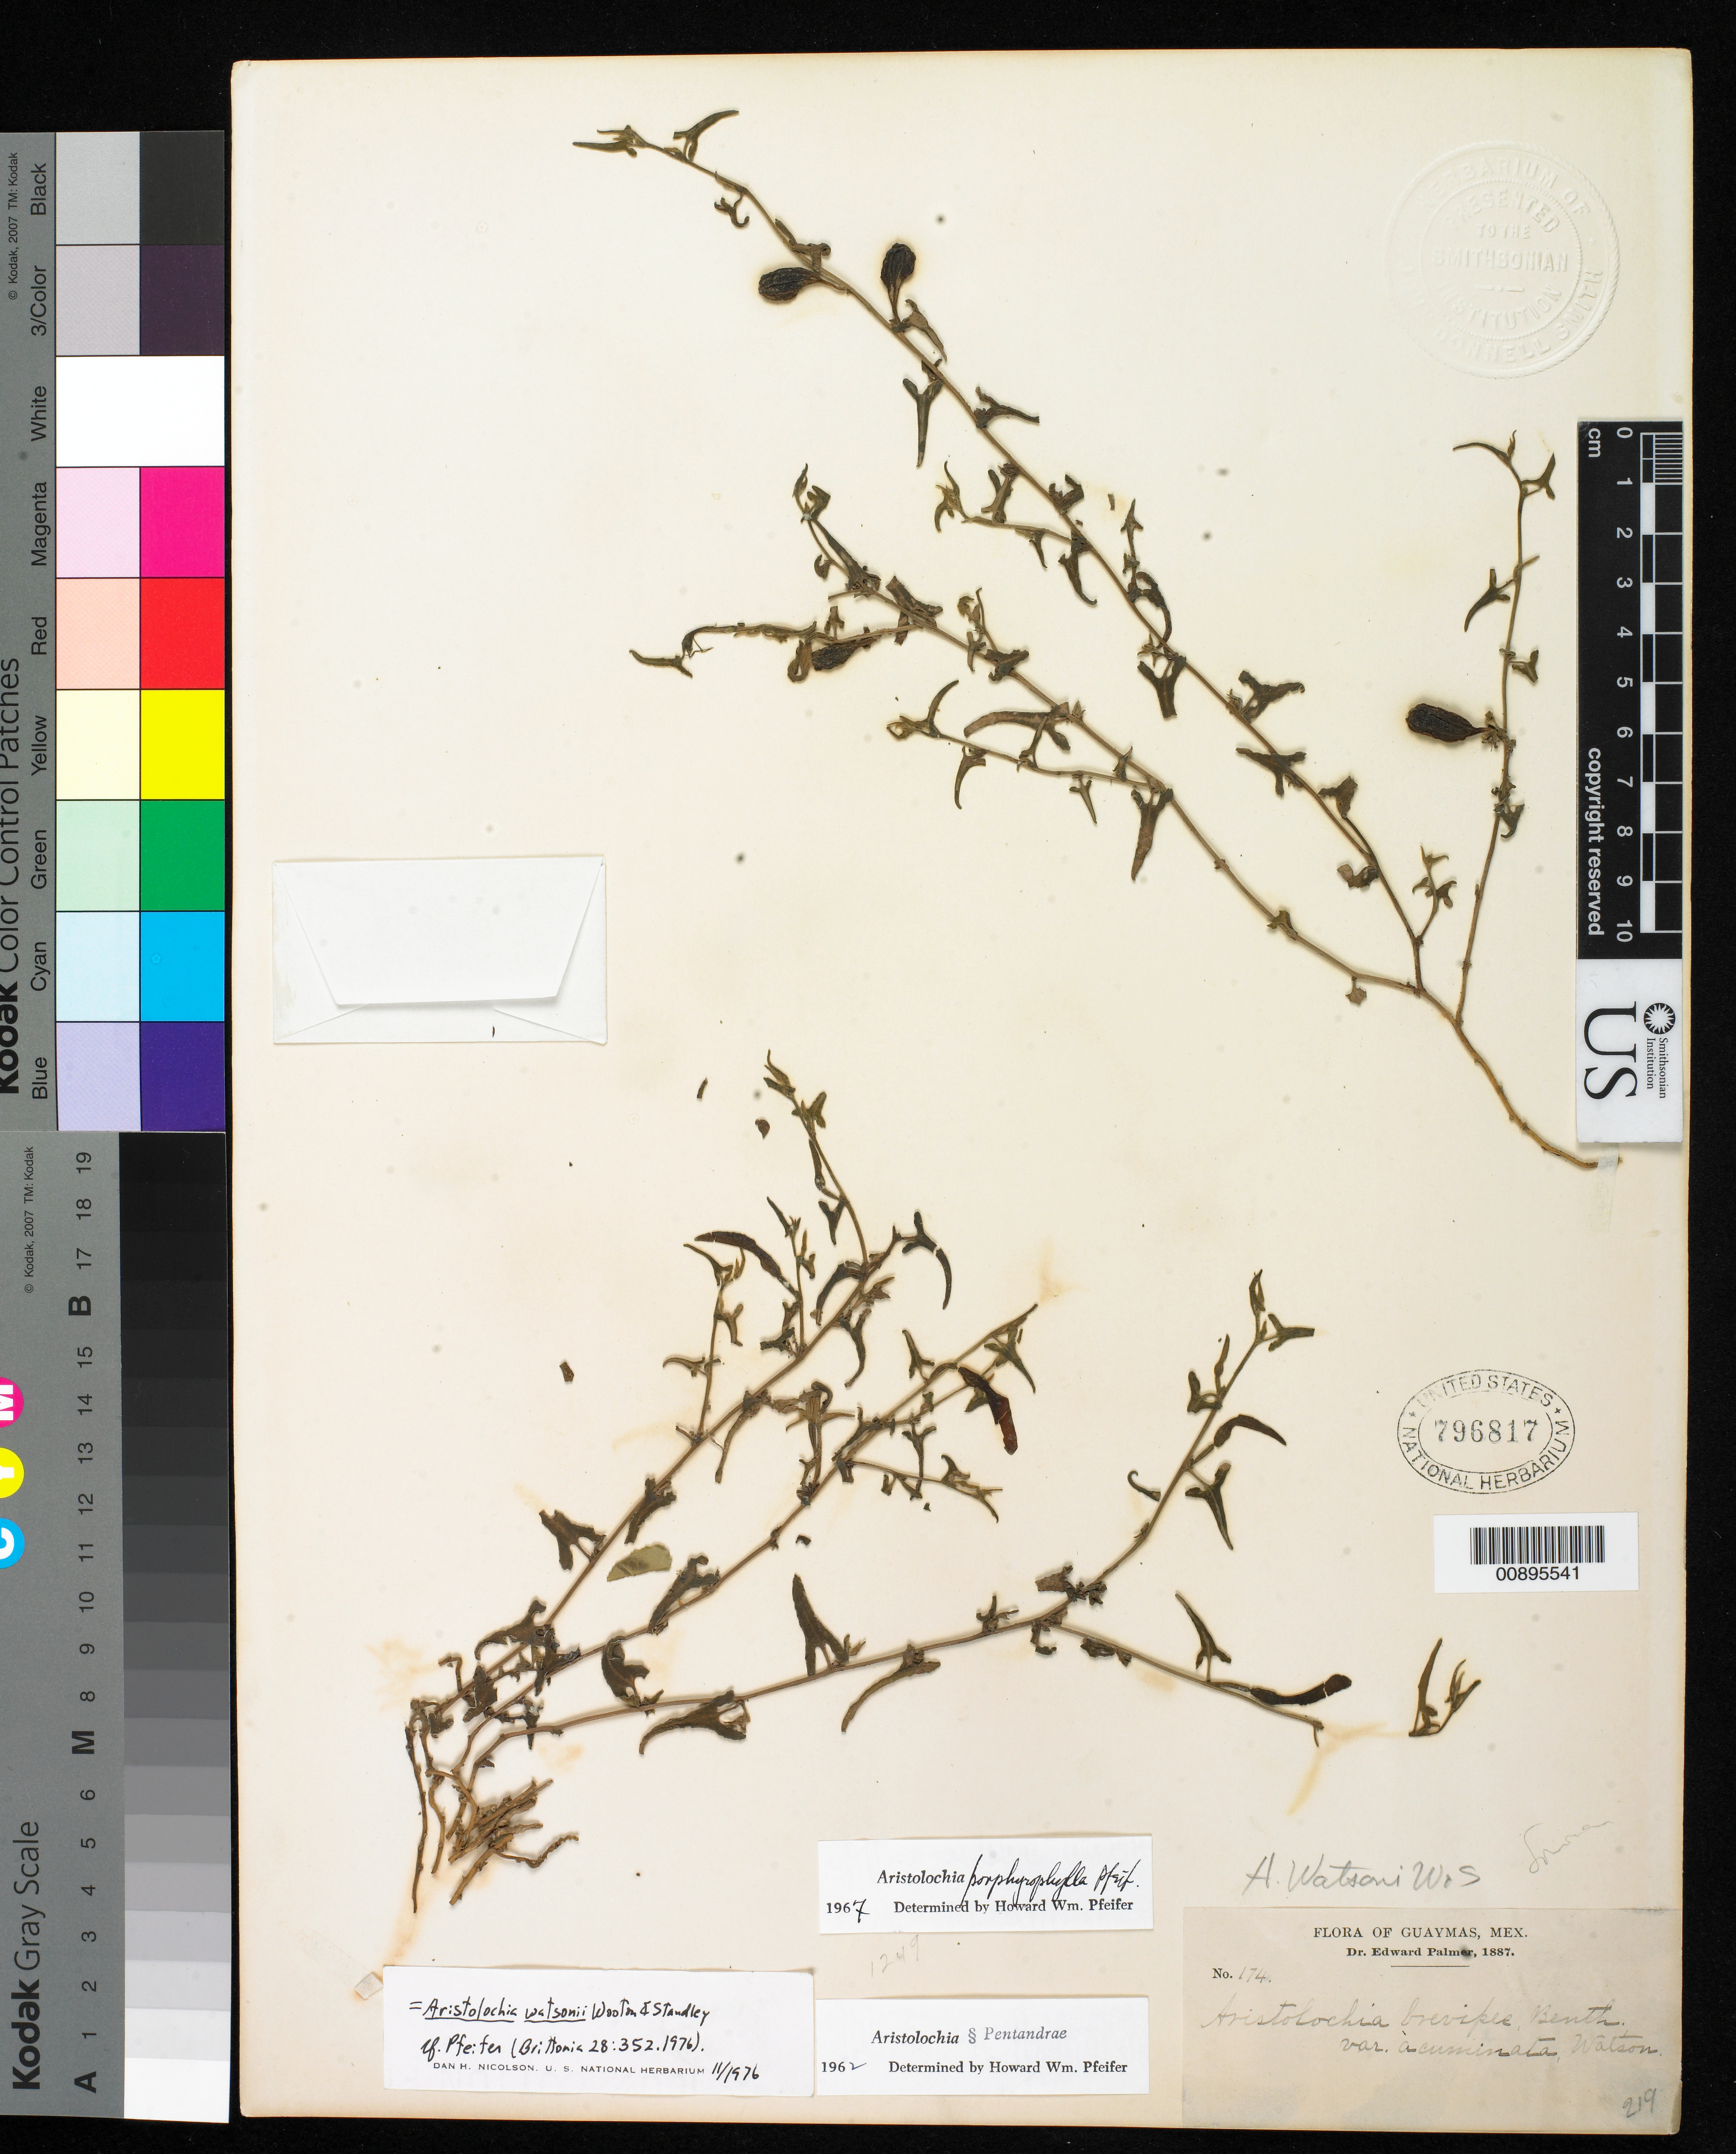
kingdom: Plantae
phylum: Tracheophyta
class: Magnoliopsida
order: Piperales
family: Aristolochiaceae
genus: Aristolochia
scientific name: Aristolochia watsonii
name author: Wooton & Standl.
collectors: E. Palmer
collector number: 174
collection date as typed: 1887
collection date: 1887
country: Mexico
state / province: Sonora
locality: Guaymas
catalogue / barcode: US 796817